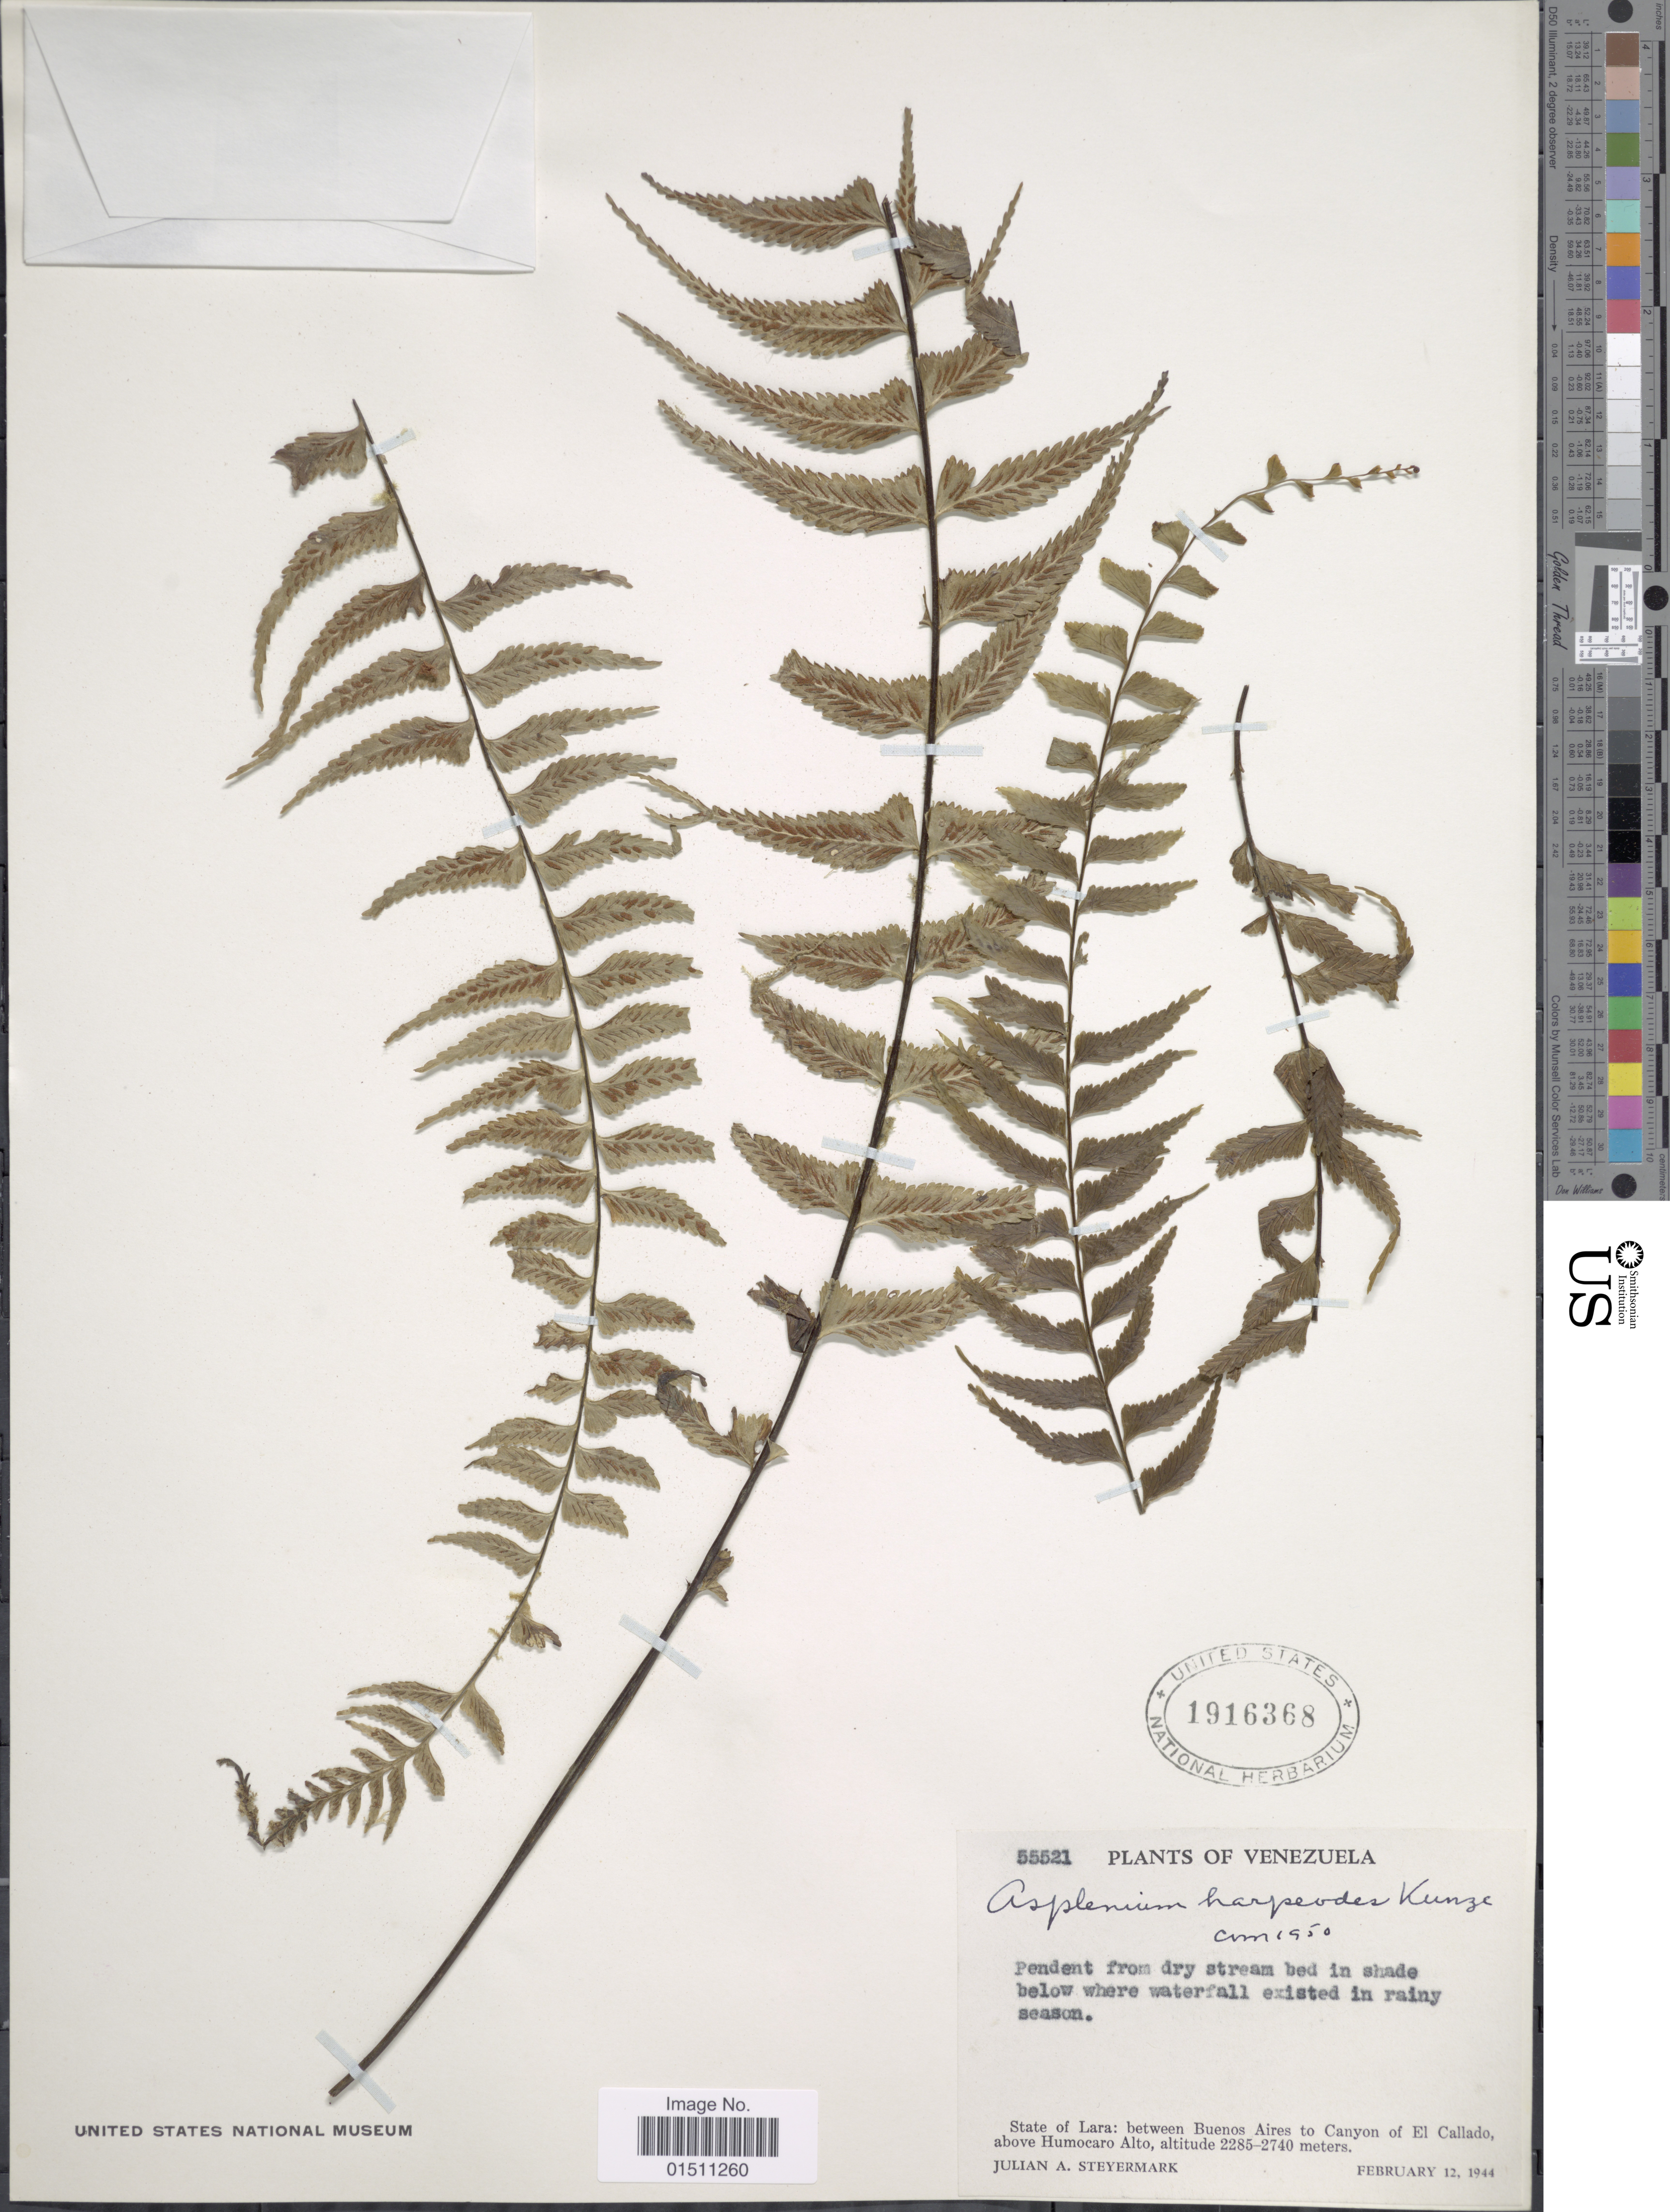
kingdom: Plantae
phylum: Tracheophyta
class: Polypodiopsida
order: Polypodiales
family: Aspleniaceae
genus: Asplenium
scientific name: Asplenium harpeodes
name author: Kunze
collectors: J. Steyermark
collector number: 55521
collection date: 1944-02-12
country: Venezuela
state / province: Lara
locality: Venezuela, between Buenos Aires to Canyon of El Callado, above Humocaro Alto.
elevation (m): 2285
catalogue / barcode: US 1916368